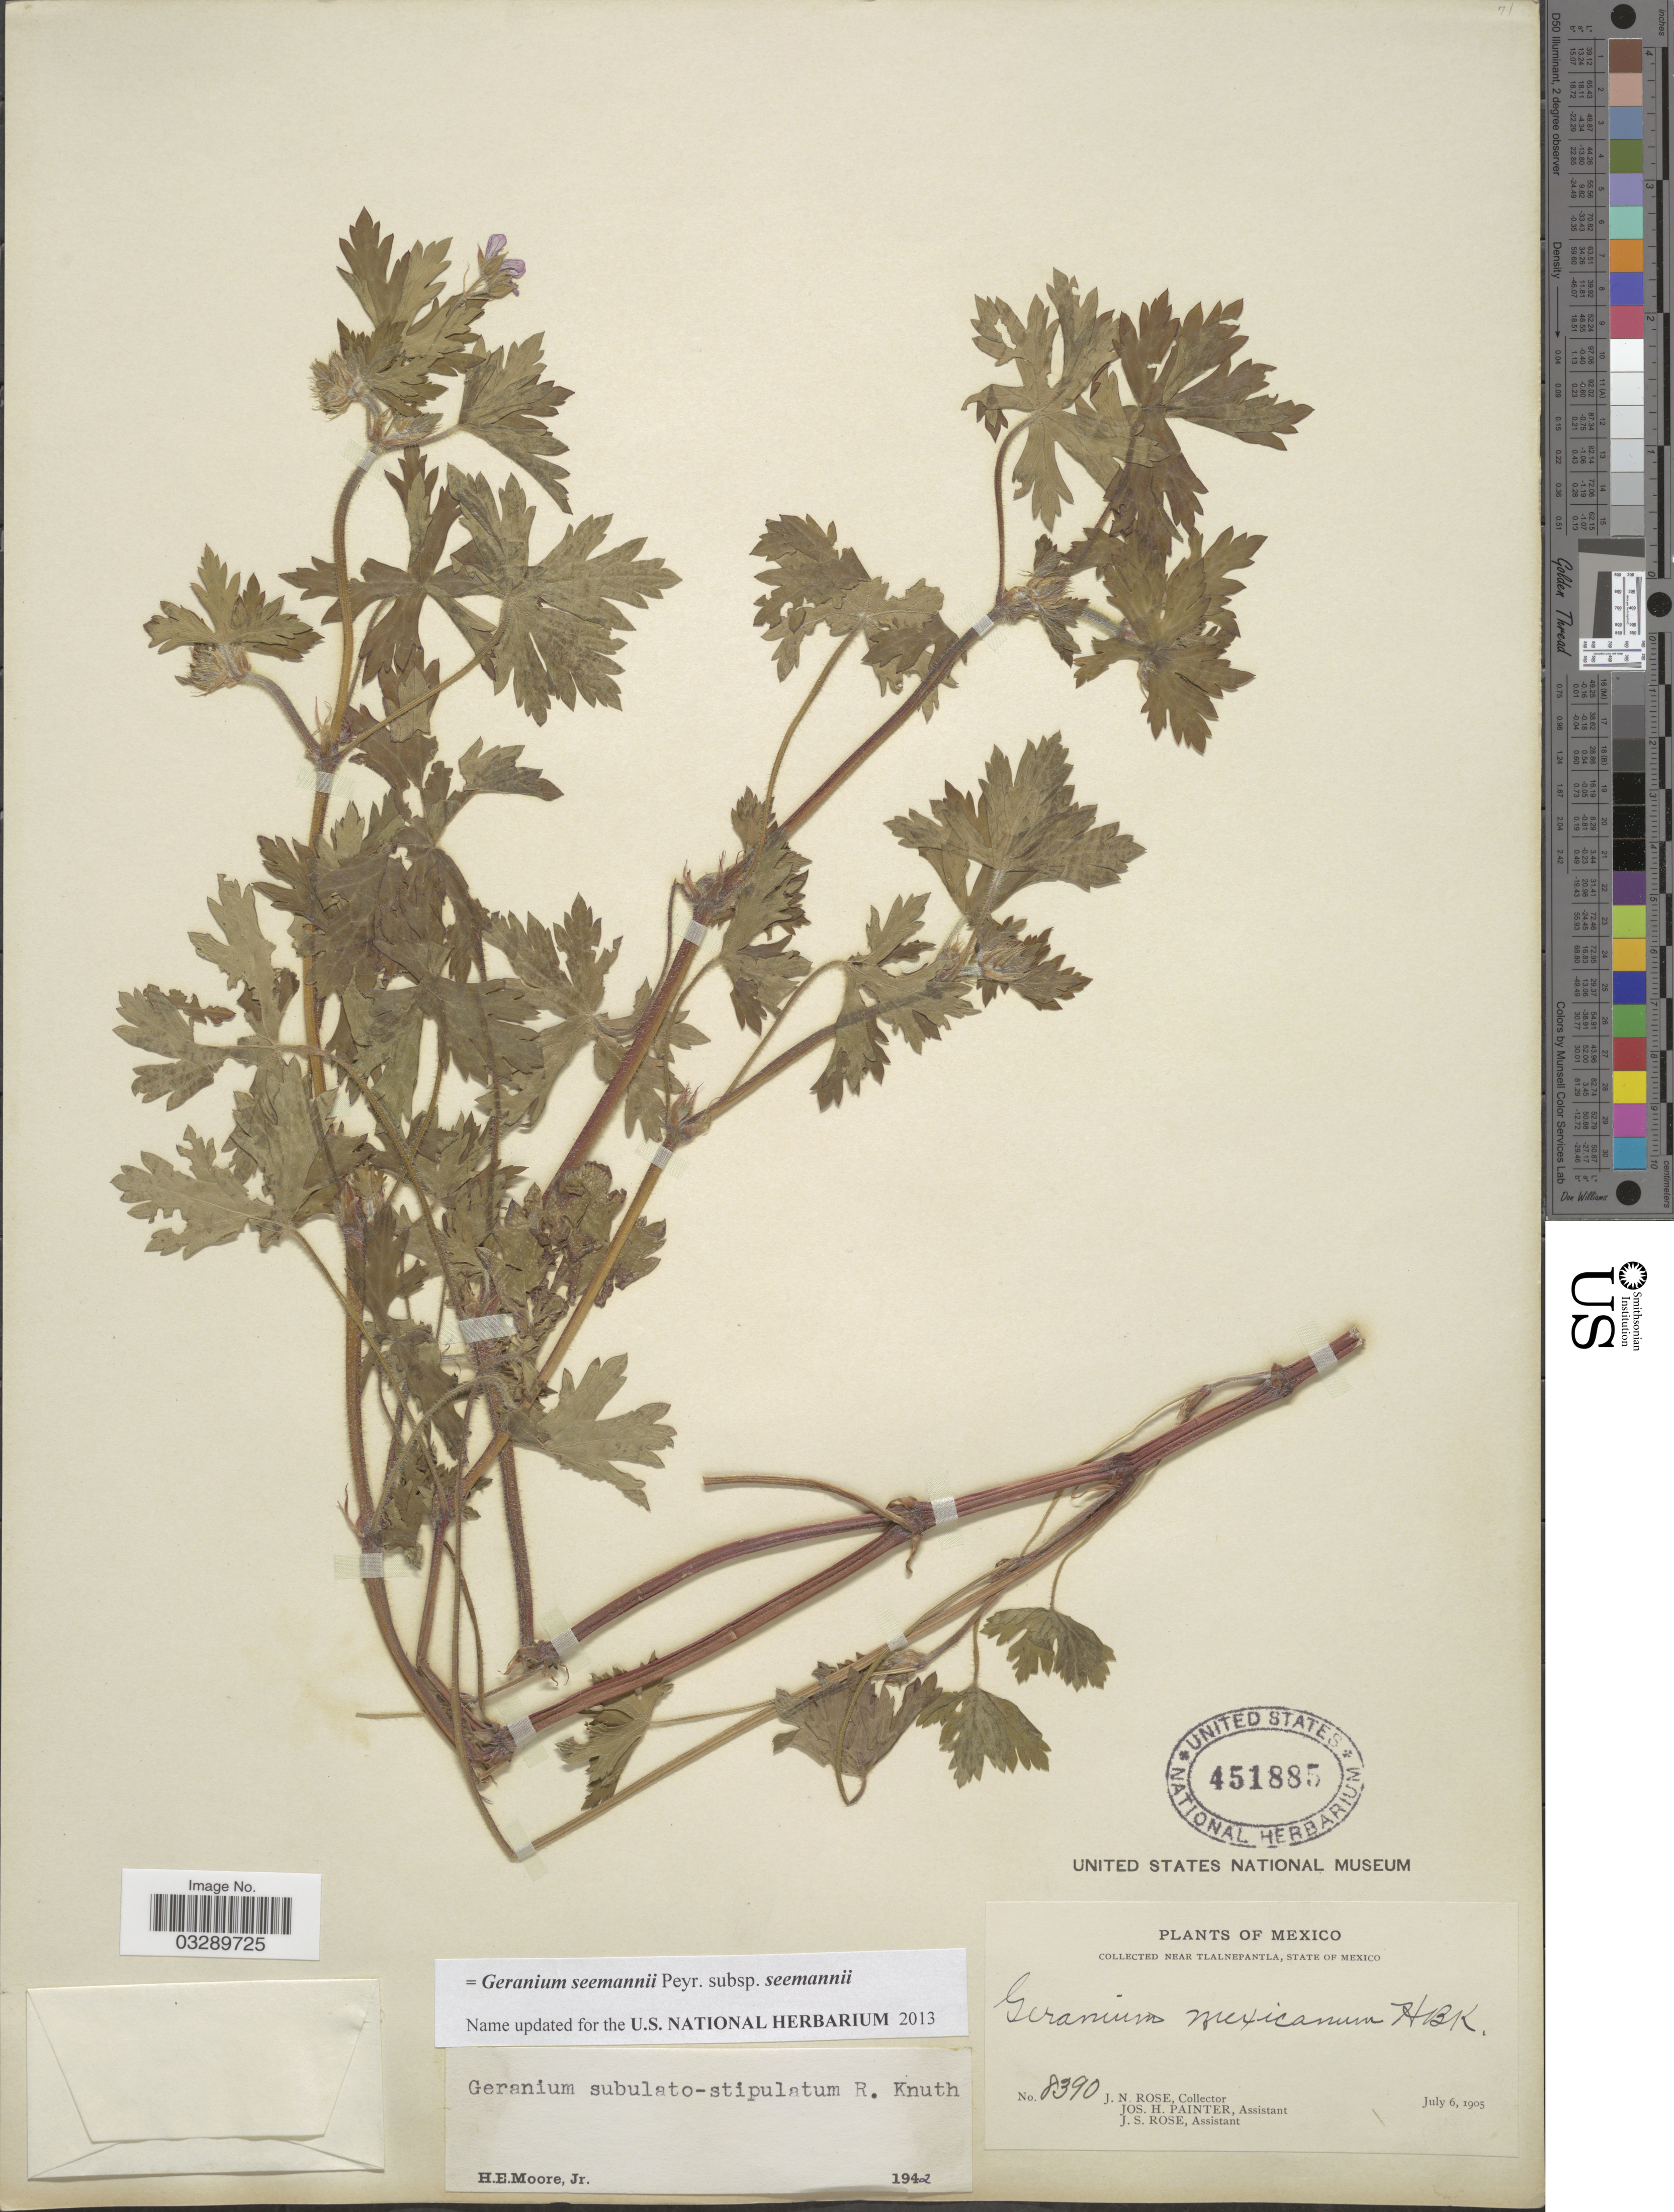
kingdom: Plantae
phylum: Tracheophyta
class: Magnoliopsida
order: Geraniales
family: Geraniaceae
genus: Geranium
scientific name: Geranium seemannii subsp. seemannii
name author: Peyr.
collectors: J. N. Rose, J. H. Painter & J. S. Rose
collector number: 8390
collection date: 1905-07-06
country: Mexico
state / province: México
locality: Near Tlalepantla.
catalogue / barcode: US 451885